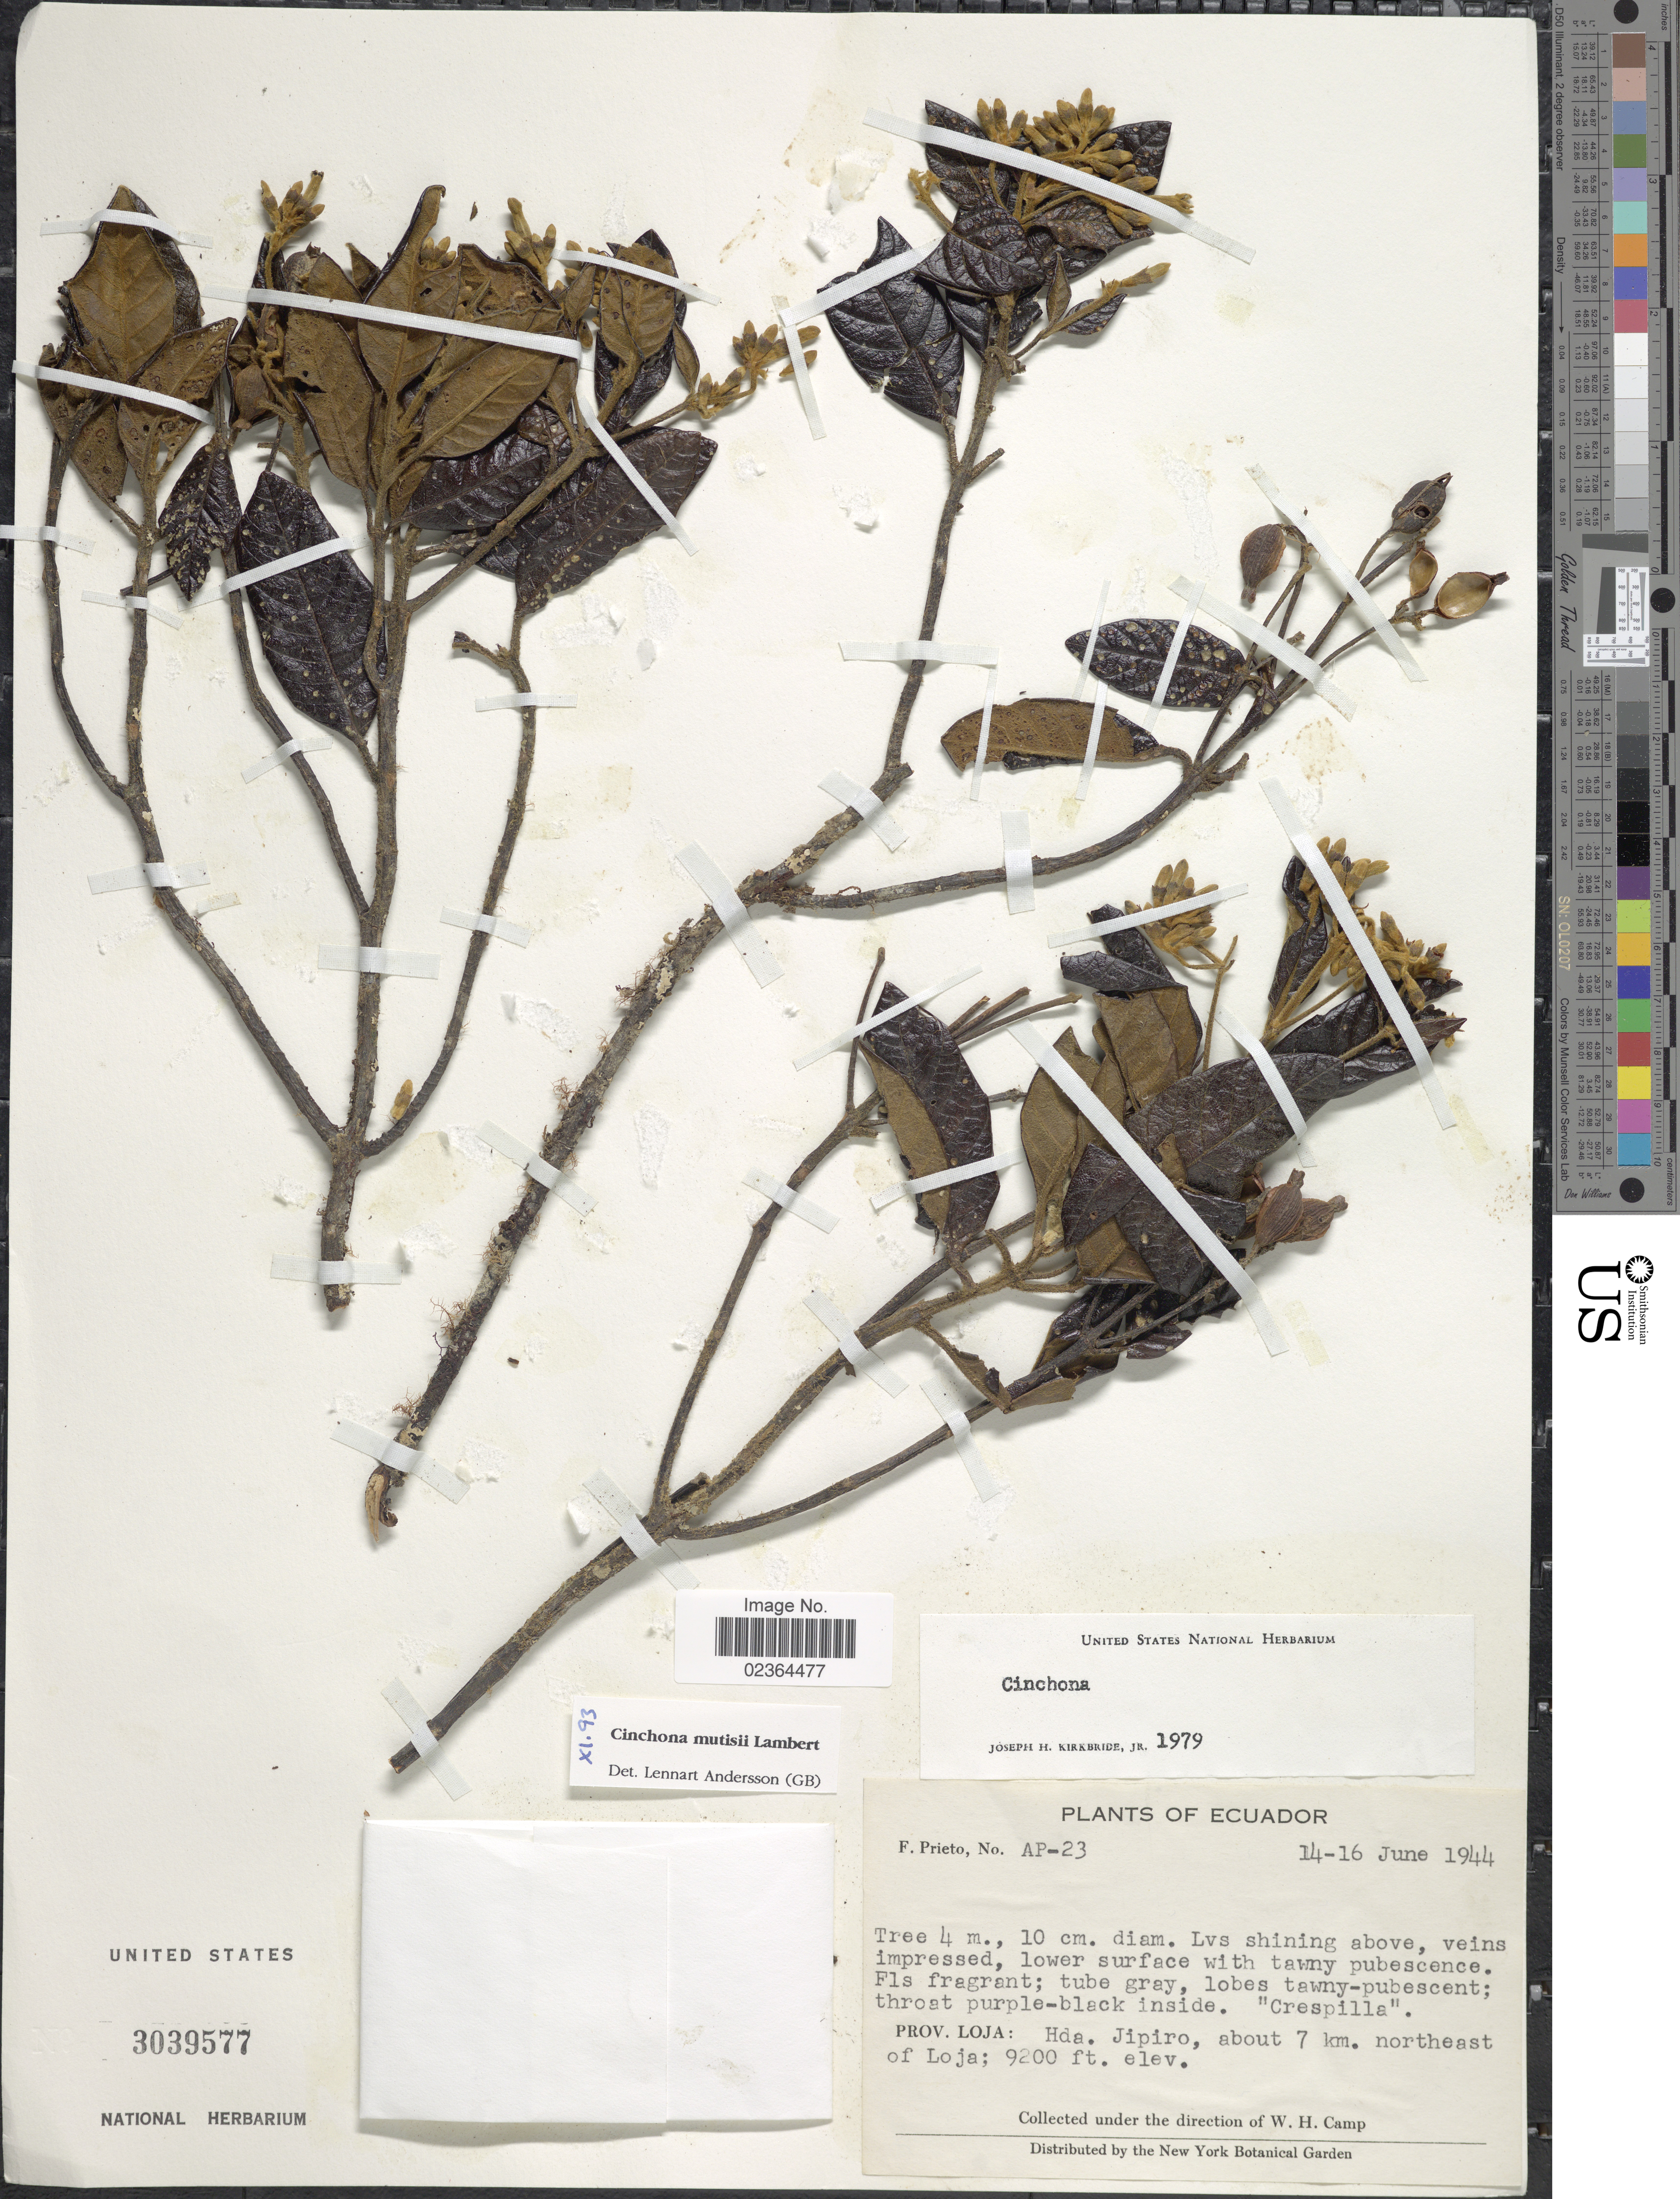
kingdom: Plantae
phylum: Tracheophyta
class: Magnoliopsida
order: Gentianales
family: Rubiaceae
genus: Cinchona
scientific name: Cinchona mutisii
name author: Lamb.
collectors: F. Prieto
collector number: AP-23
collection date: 1944-06-14/1944-06-16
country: Ecuador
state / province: Loja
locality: Prov. Loja: Hda. Jipiro, about 7 km. northeast of Loja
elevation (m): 2804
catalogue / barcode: US 3039577